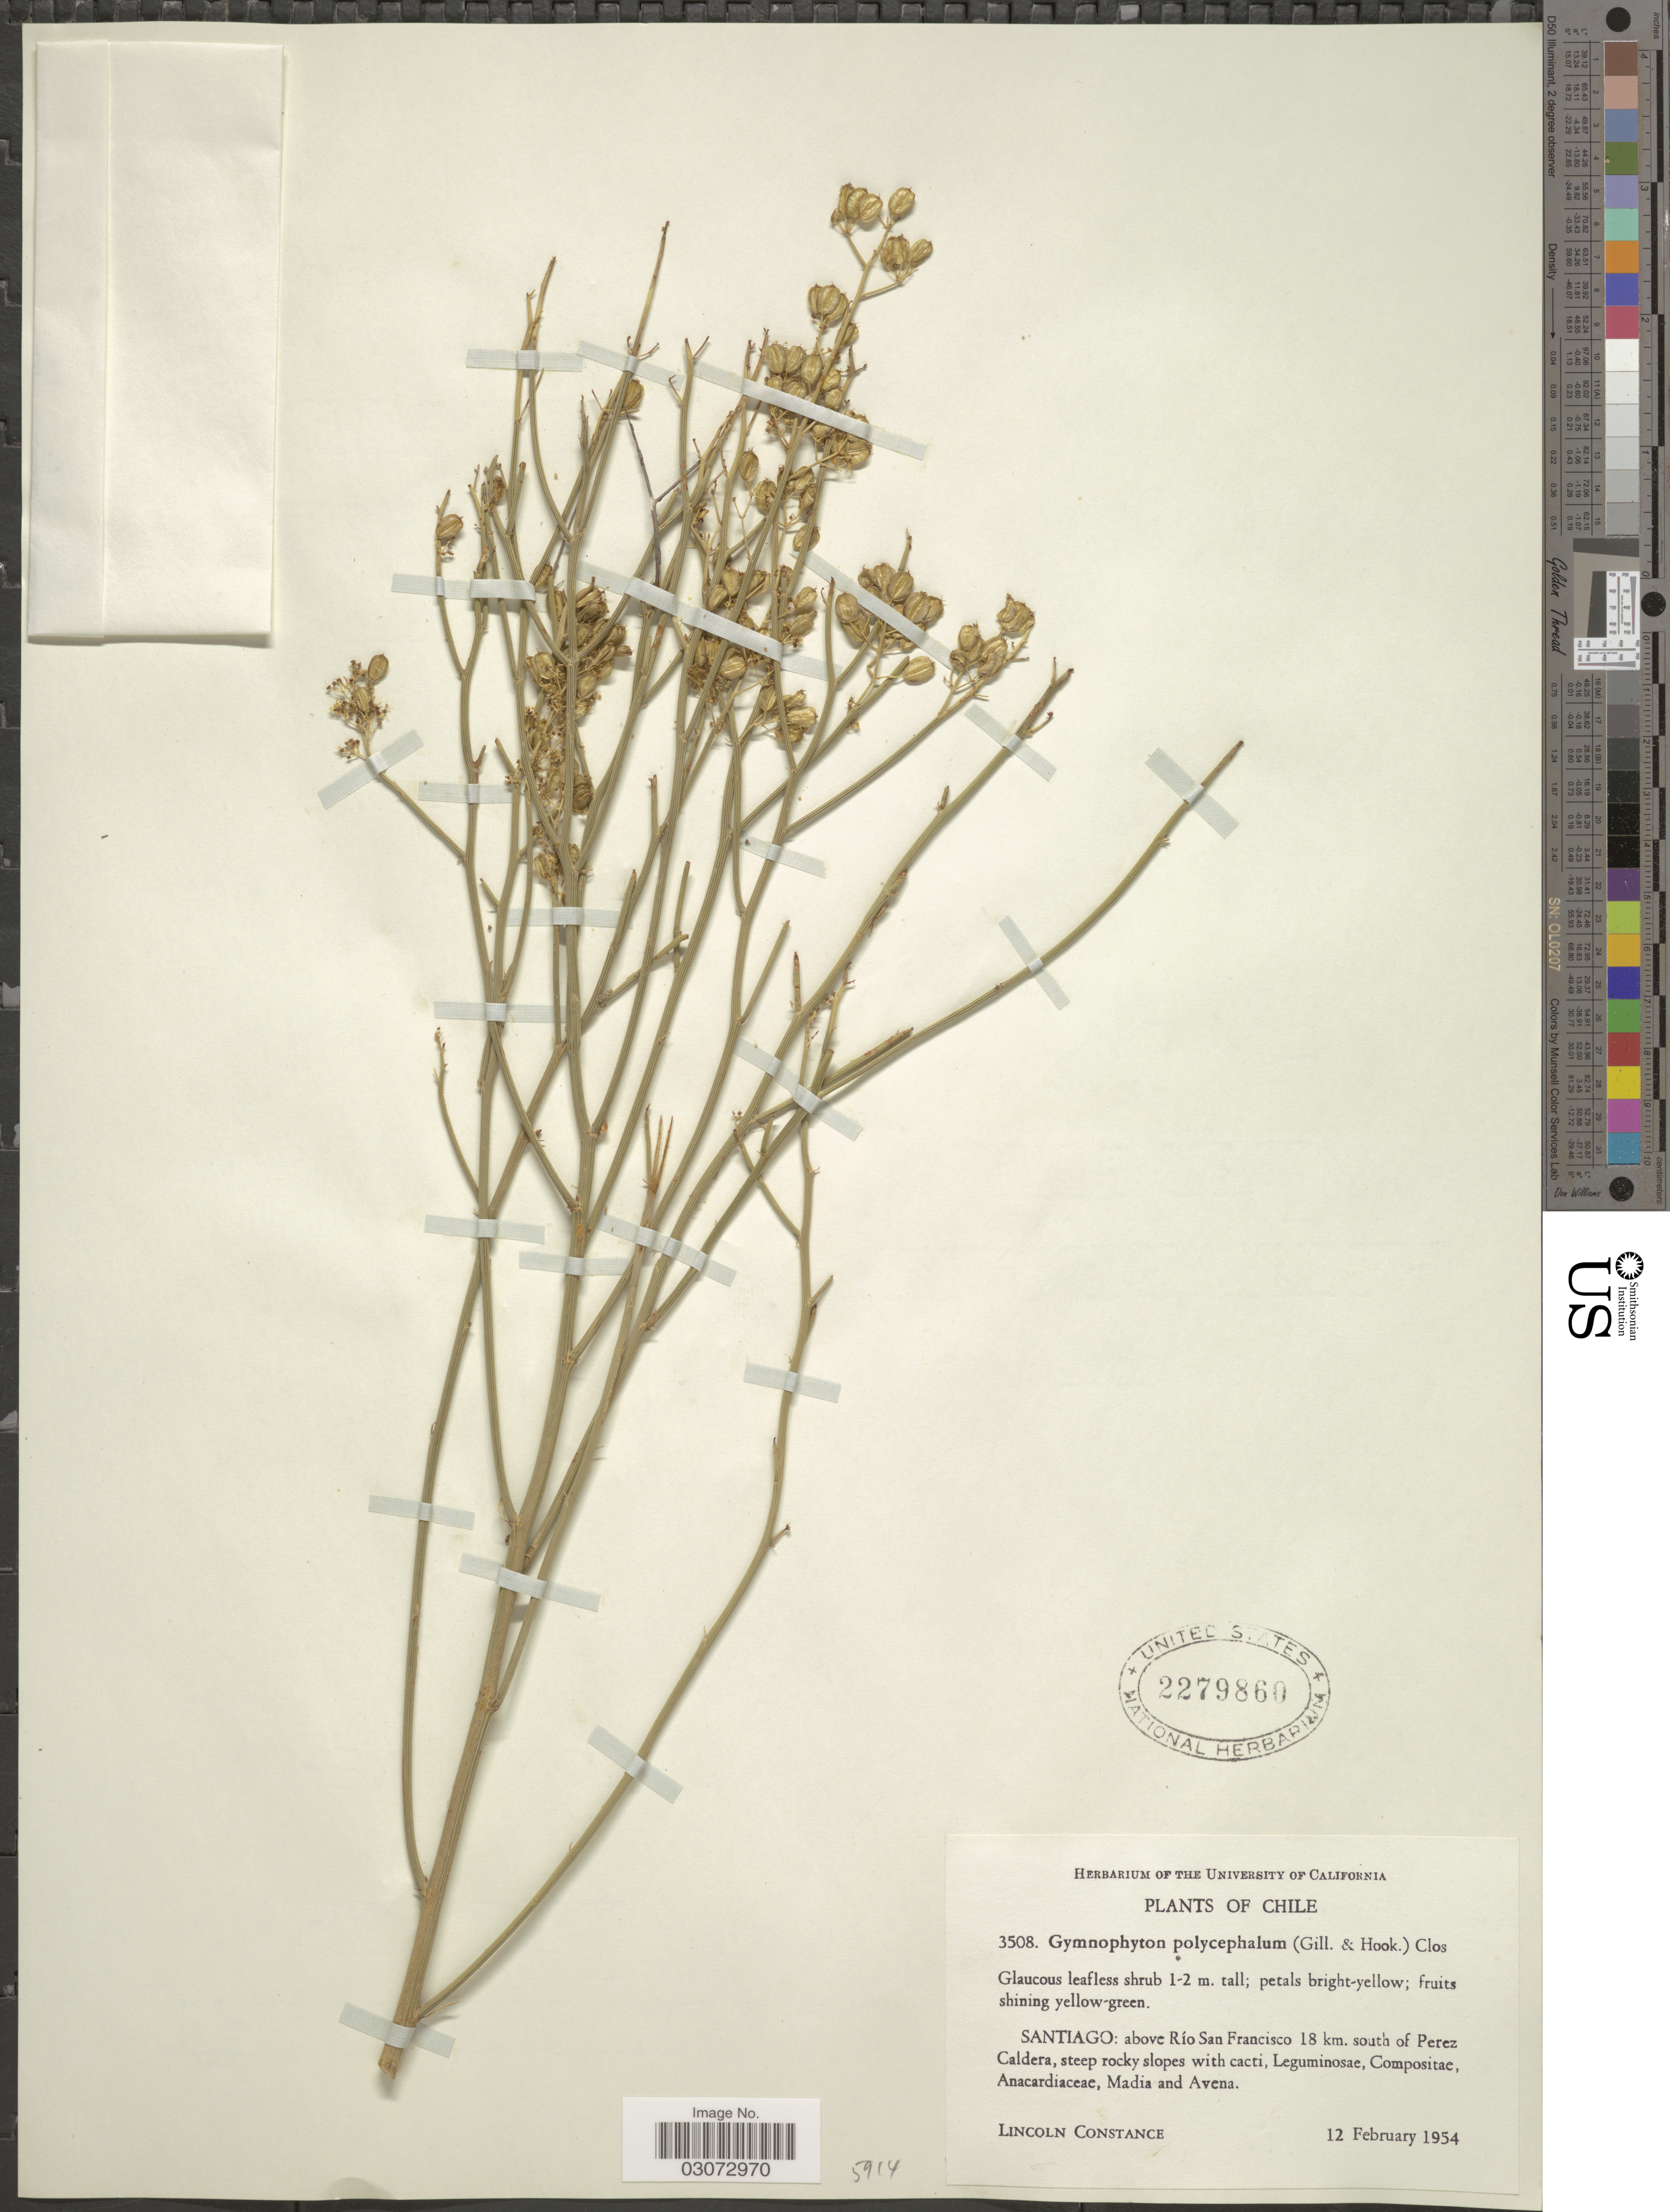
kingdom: Plantae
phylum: Tracheophyta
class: Magnoliopsida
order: Apiales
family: Apiaceae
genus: Gymnophyton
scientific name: Gymnophyton polycephalum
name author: Clos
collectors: L. Constance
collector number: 3508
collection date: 1954-02-12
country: Chile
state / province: Región Metropolitana (RM)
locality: Santiago: above Río San Francisco 18 km. south of Perez Caldera.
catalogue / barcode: US 2279860